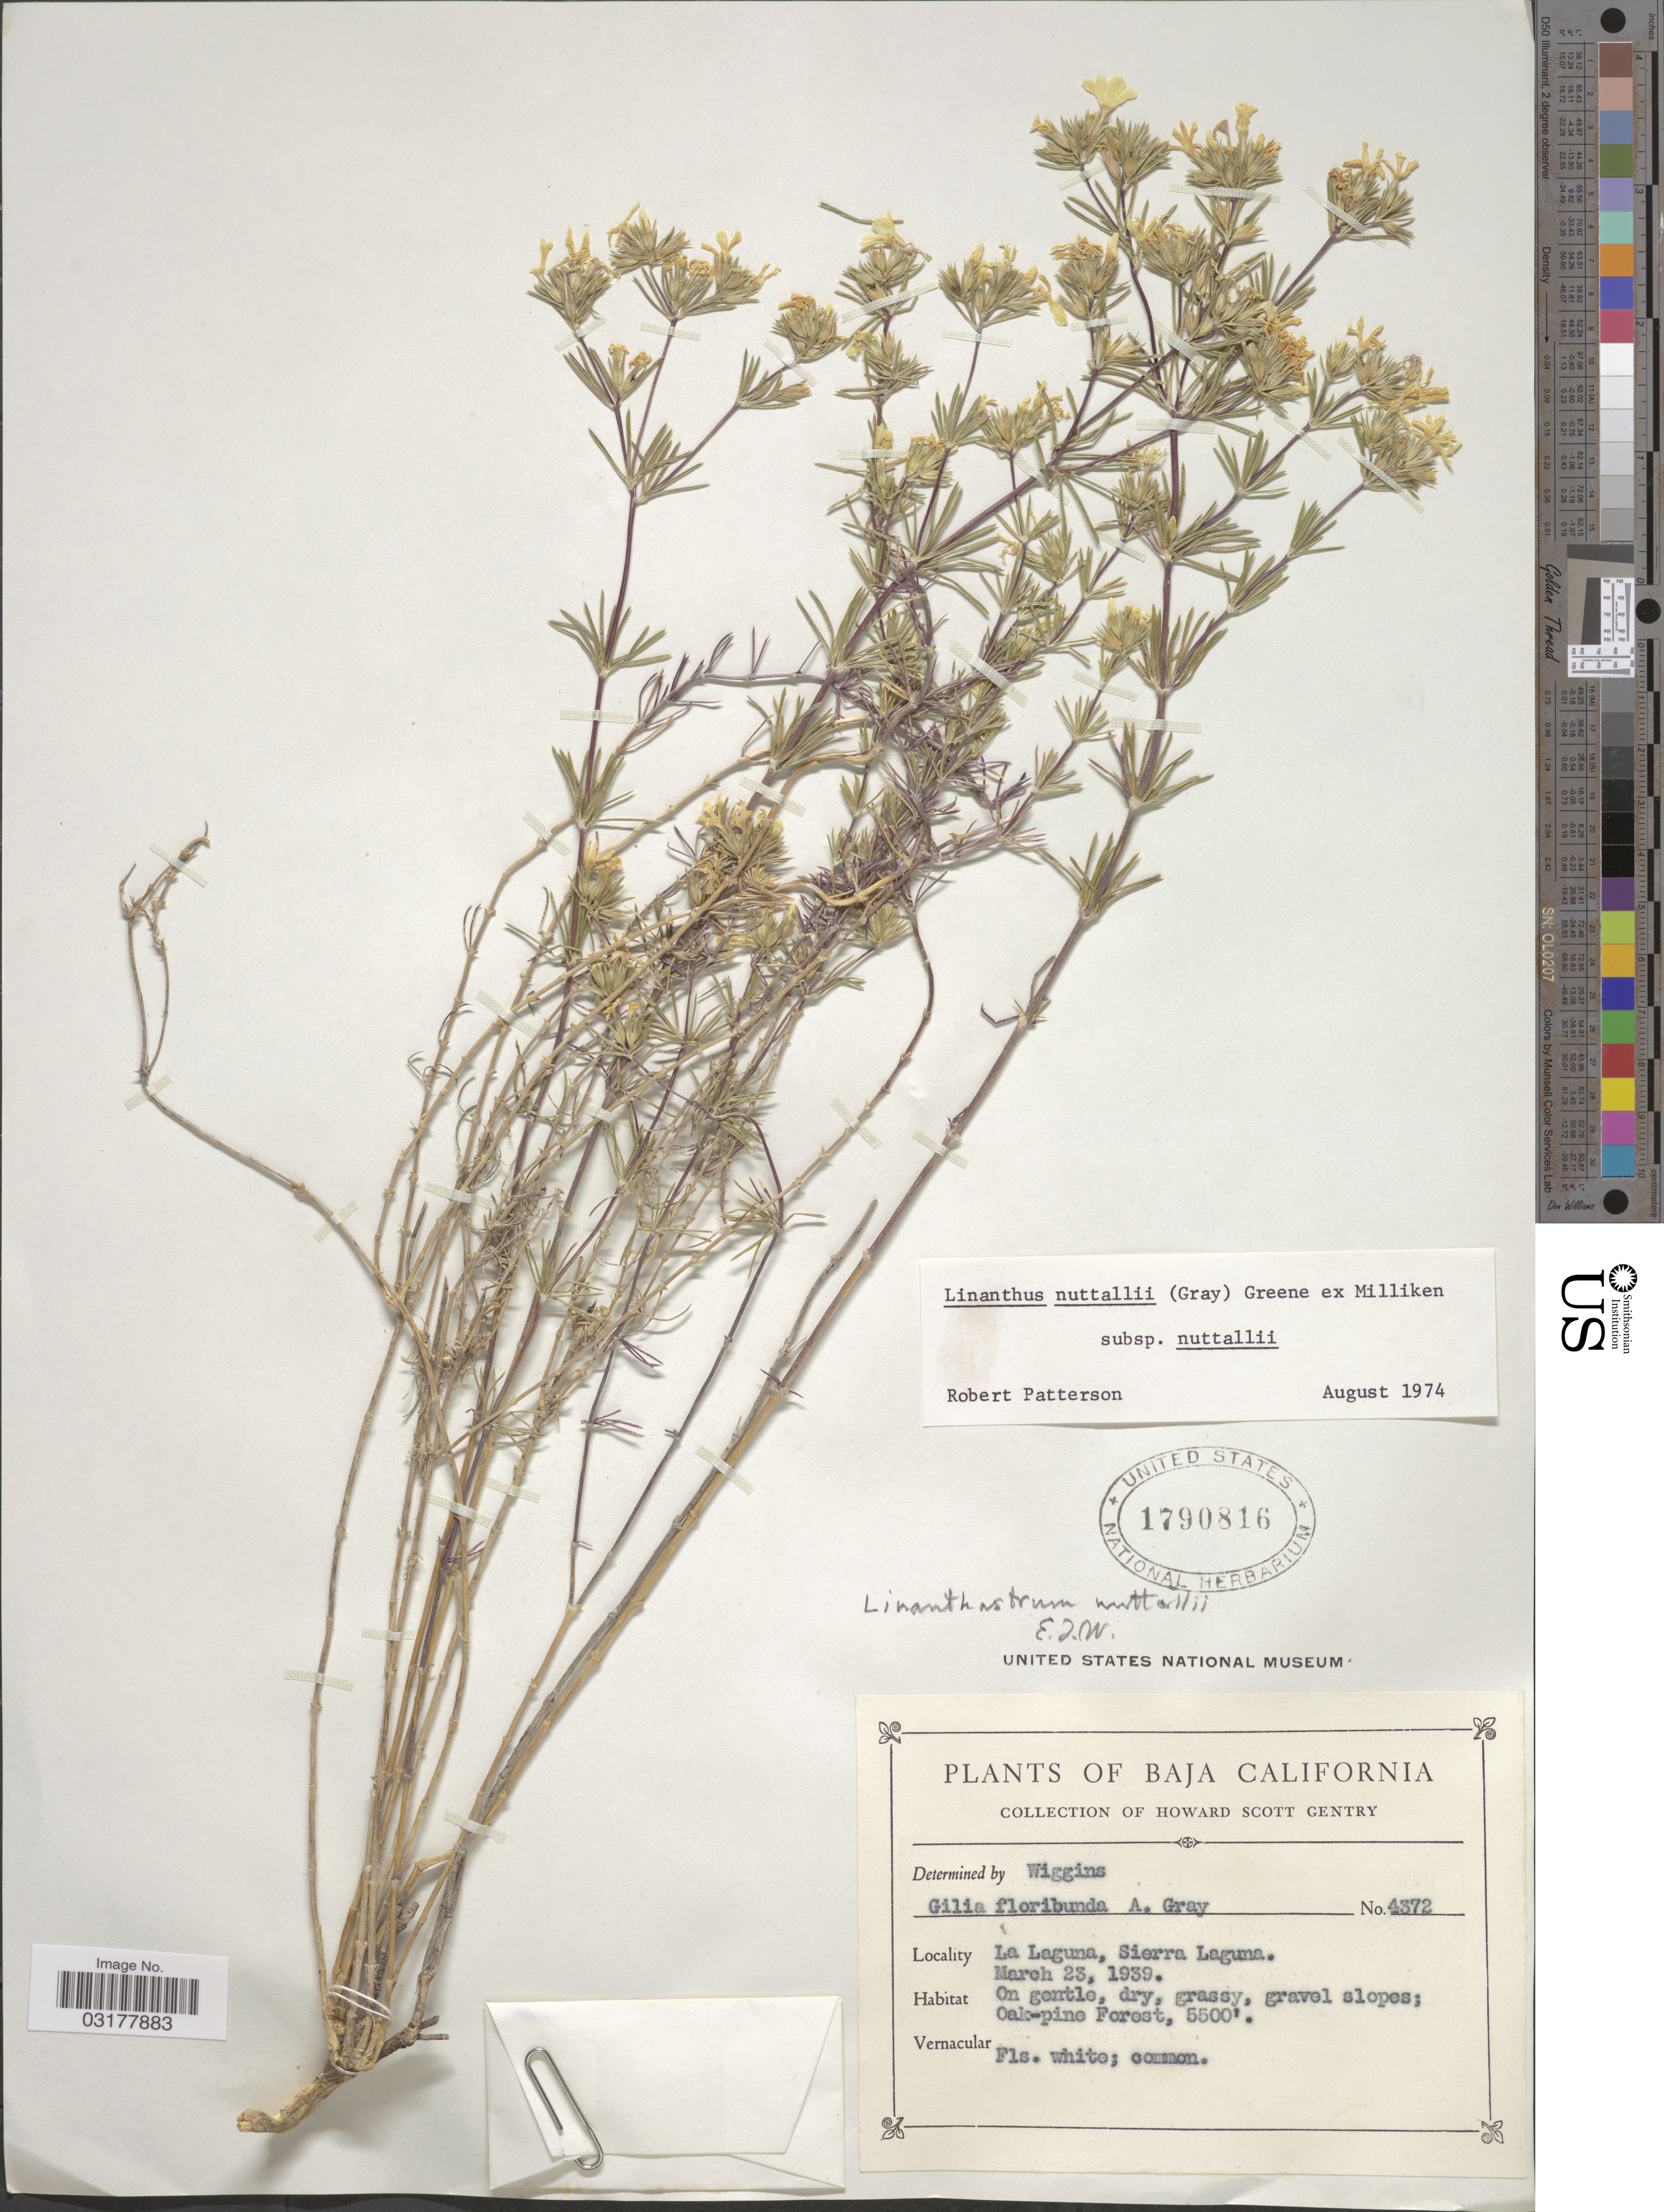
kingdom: Plantae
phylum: Tracheophyta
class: Magnoliopsida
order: Ericales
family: Polemoniaceae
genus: Leptosiphon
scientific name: Leptosiphon nuttallii subsp. nuttallii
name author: (A. Gray) J.M. Porter & L.A. Johnson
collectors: H. S. Gentry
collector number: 4372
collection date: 1939-03-23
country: Mexico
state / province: Baja California Sur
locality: La Laguna, Sierra Laguna.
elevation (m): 1676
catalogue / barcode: US 1790816